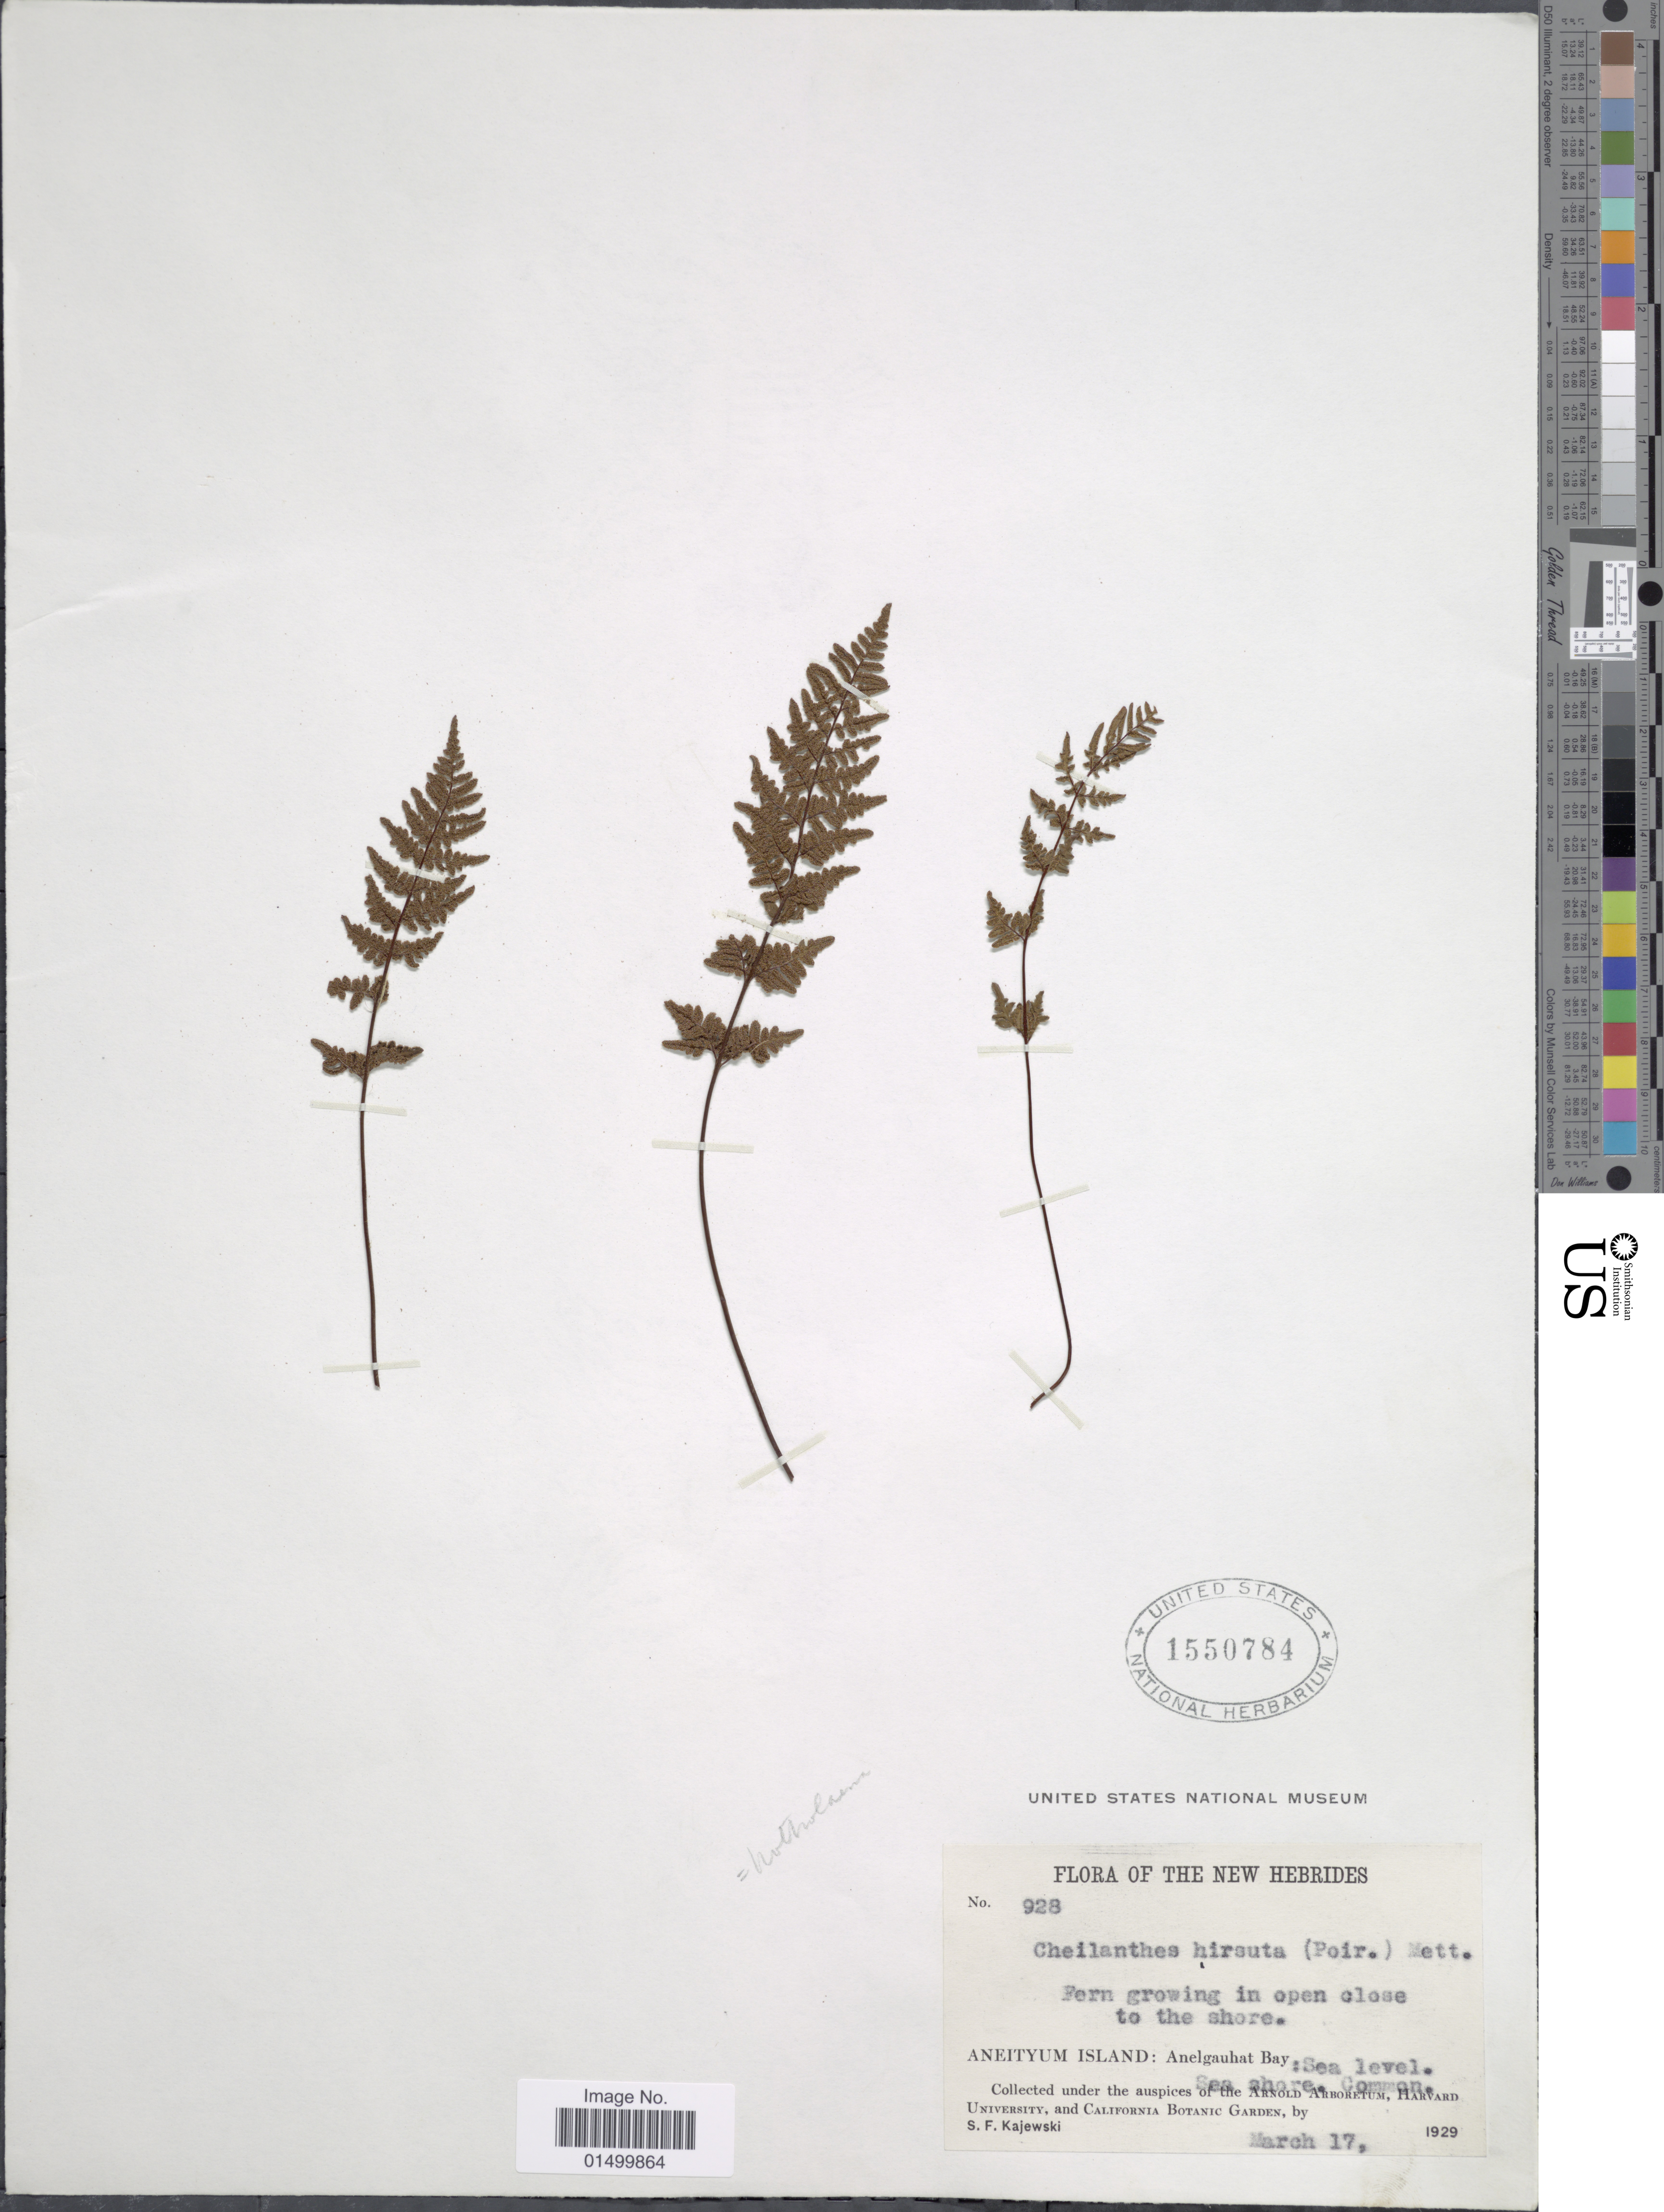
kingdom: Plantae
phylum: Tracheophyta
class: Polypodiopsida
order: Polypodiales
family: Pteridaceae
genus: Cheilanthes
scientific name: Cheilanthes hirsuta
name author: Link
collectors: S. Kajewski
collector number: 928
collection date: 1929-03-17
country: Vanuatu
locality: New Hebrides, Aneityum Islands: Anelgauhat Bay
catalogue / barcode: US 1550784